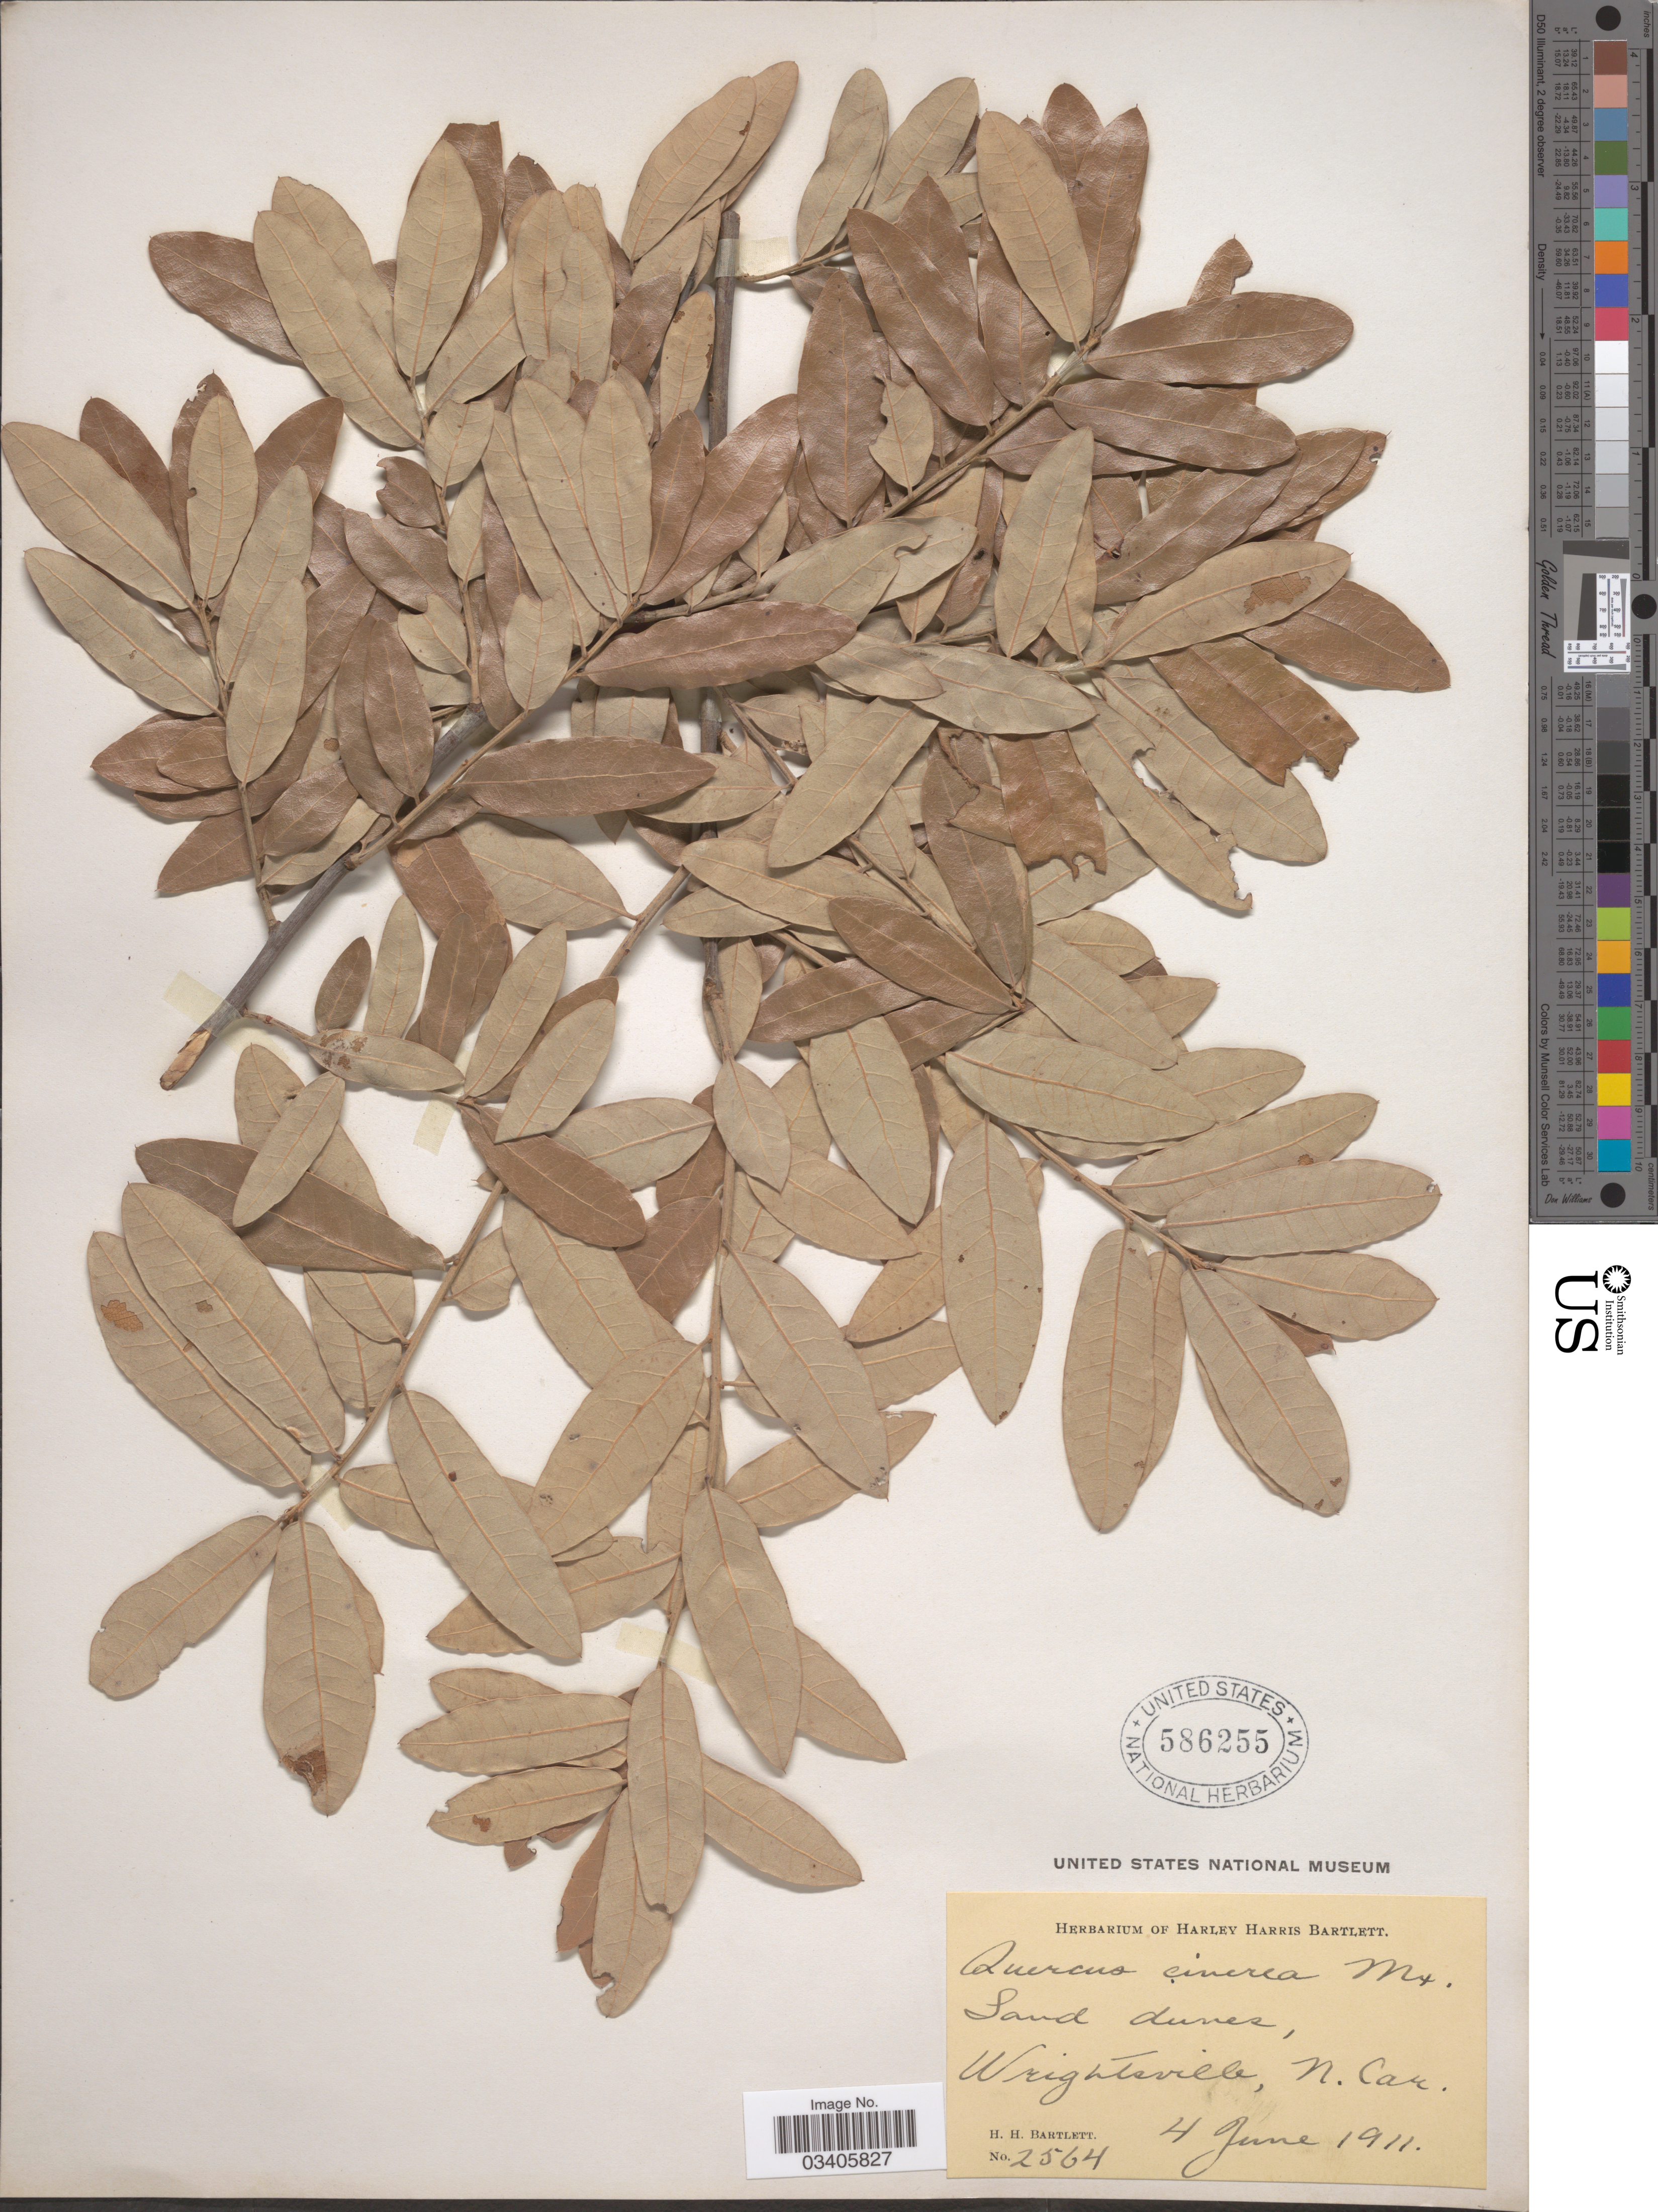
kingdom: Plantae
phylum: Tracheophyta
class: Magnoliopsida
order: Fagales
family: Fagaceae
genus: Quercus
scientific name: Quercus incana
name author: W. Bartram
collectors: H. H. Bartlett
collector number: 2564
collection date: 1911-06-04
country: United States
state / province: North Carolina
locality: Wrightsville.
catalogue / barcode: US 586255